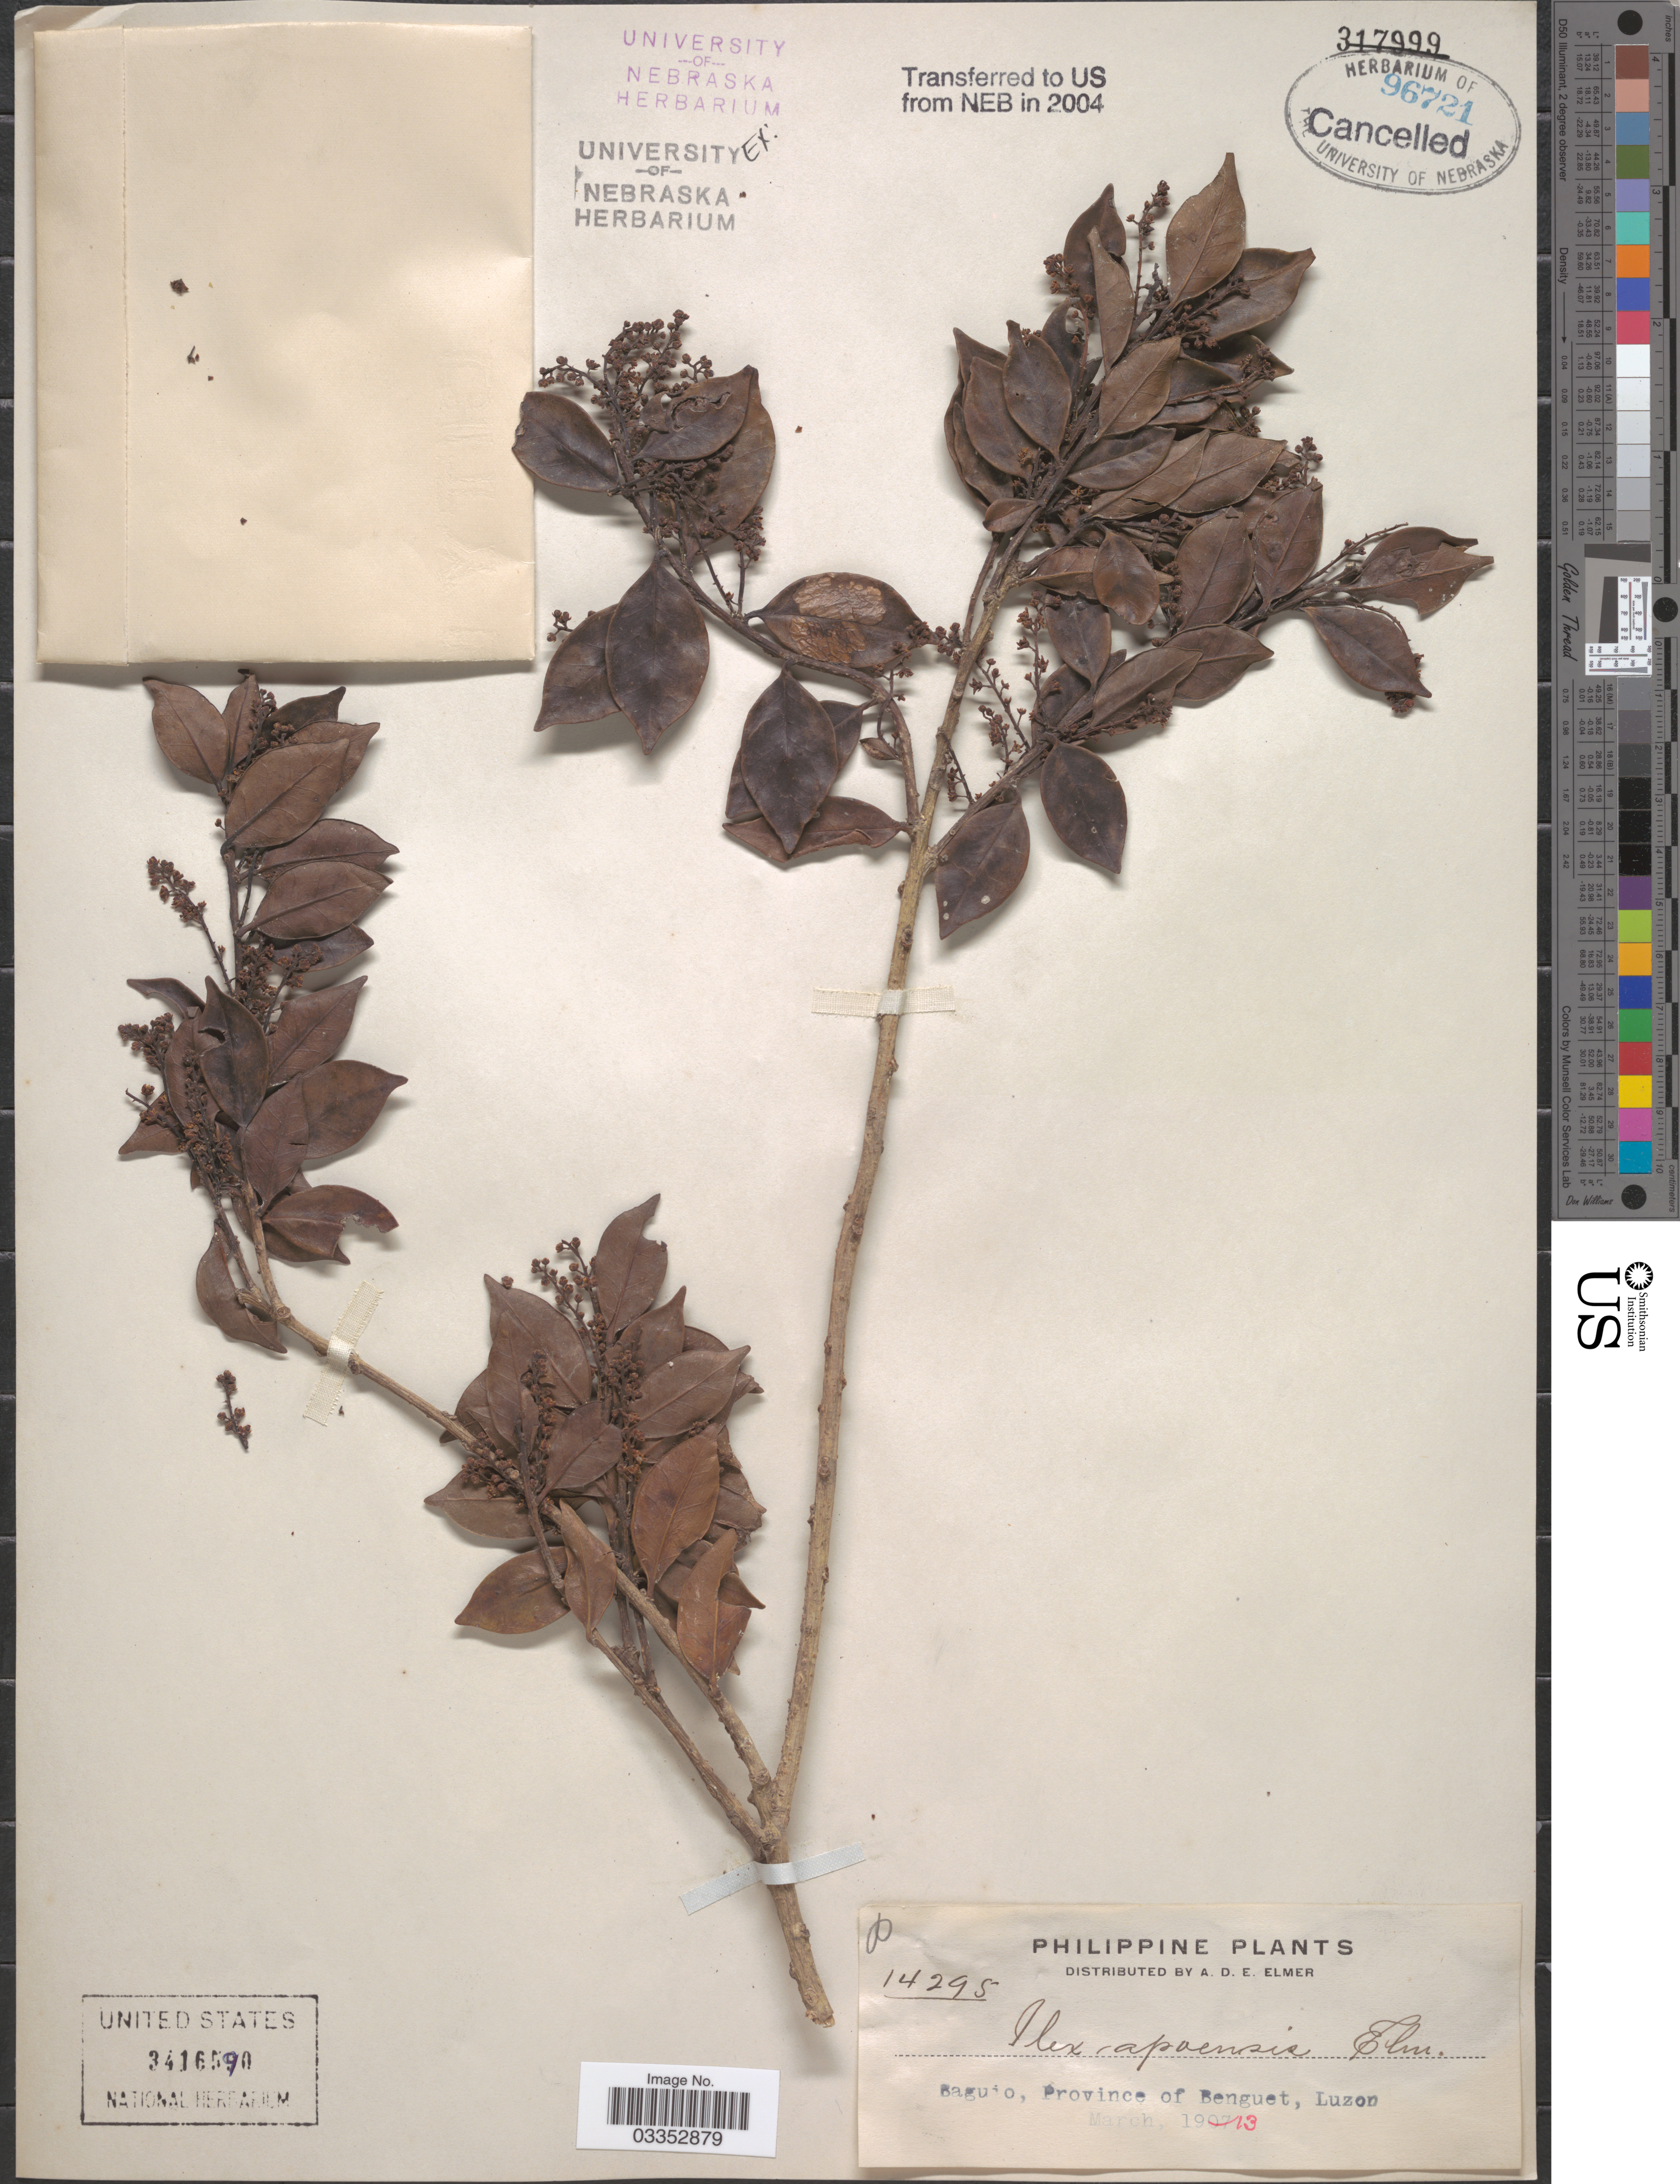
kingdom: Plantae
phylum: Tracheophyta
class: Magnoliopsida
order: Aquifoliales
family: Aquifoliaceae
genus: Ilex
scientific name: Ilex apoensis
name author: Elmer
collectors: A. D. E. Elmer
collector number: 14295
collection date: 1913-03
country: Philippines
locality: Baguio, Province of Benguet, Luzon.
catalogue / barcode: US 3416590